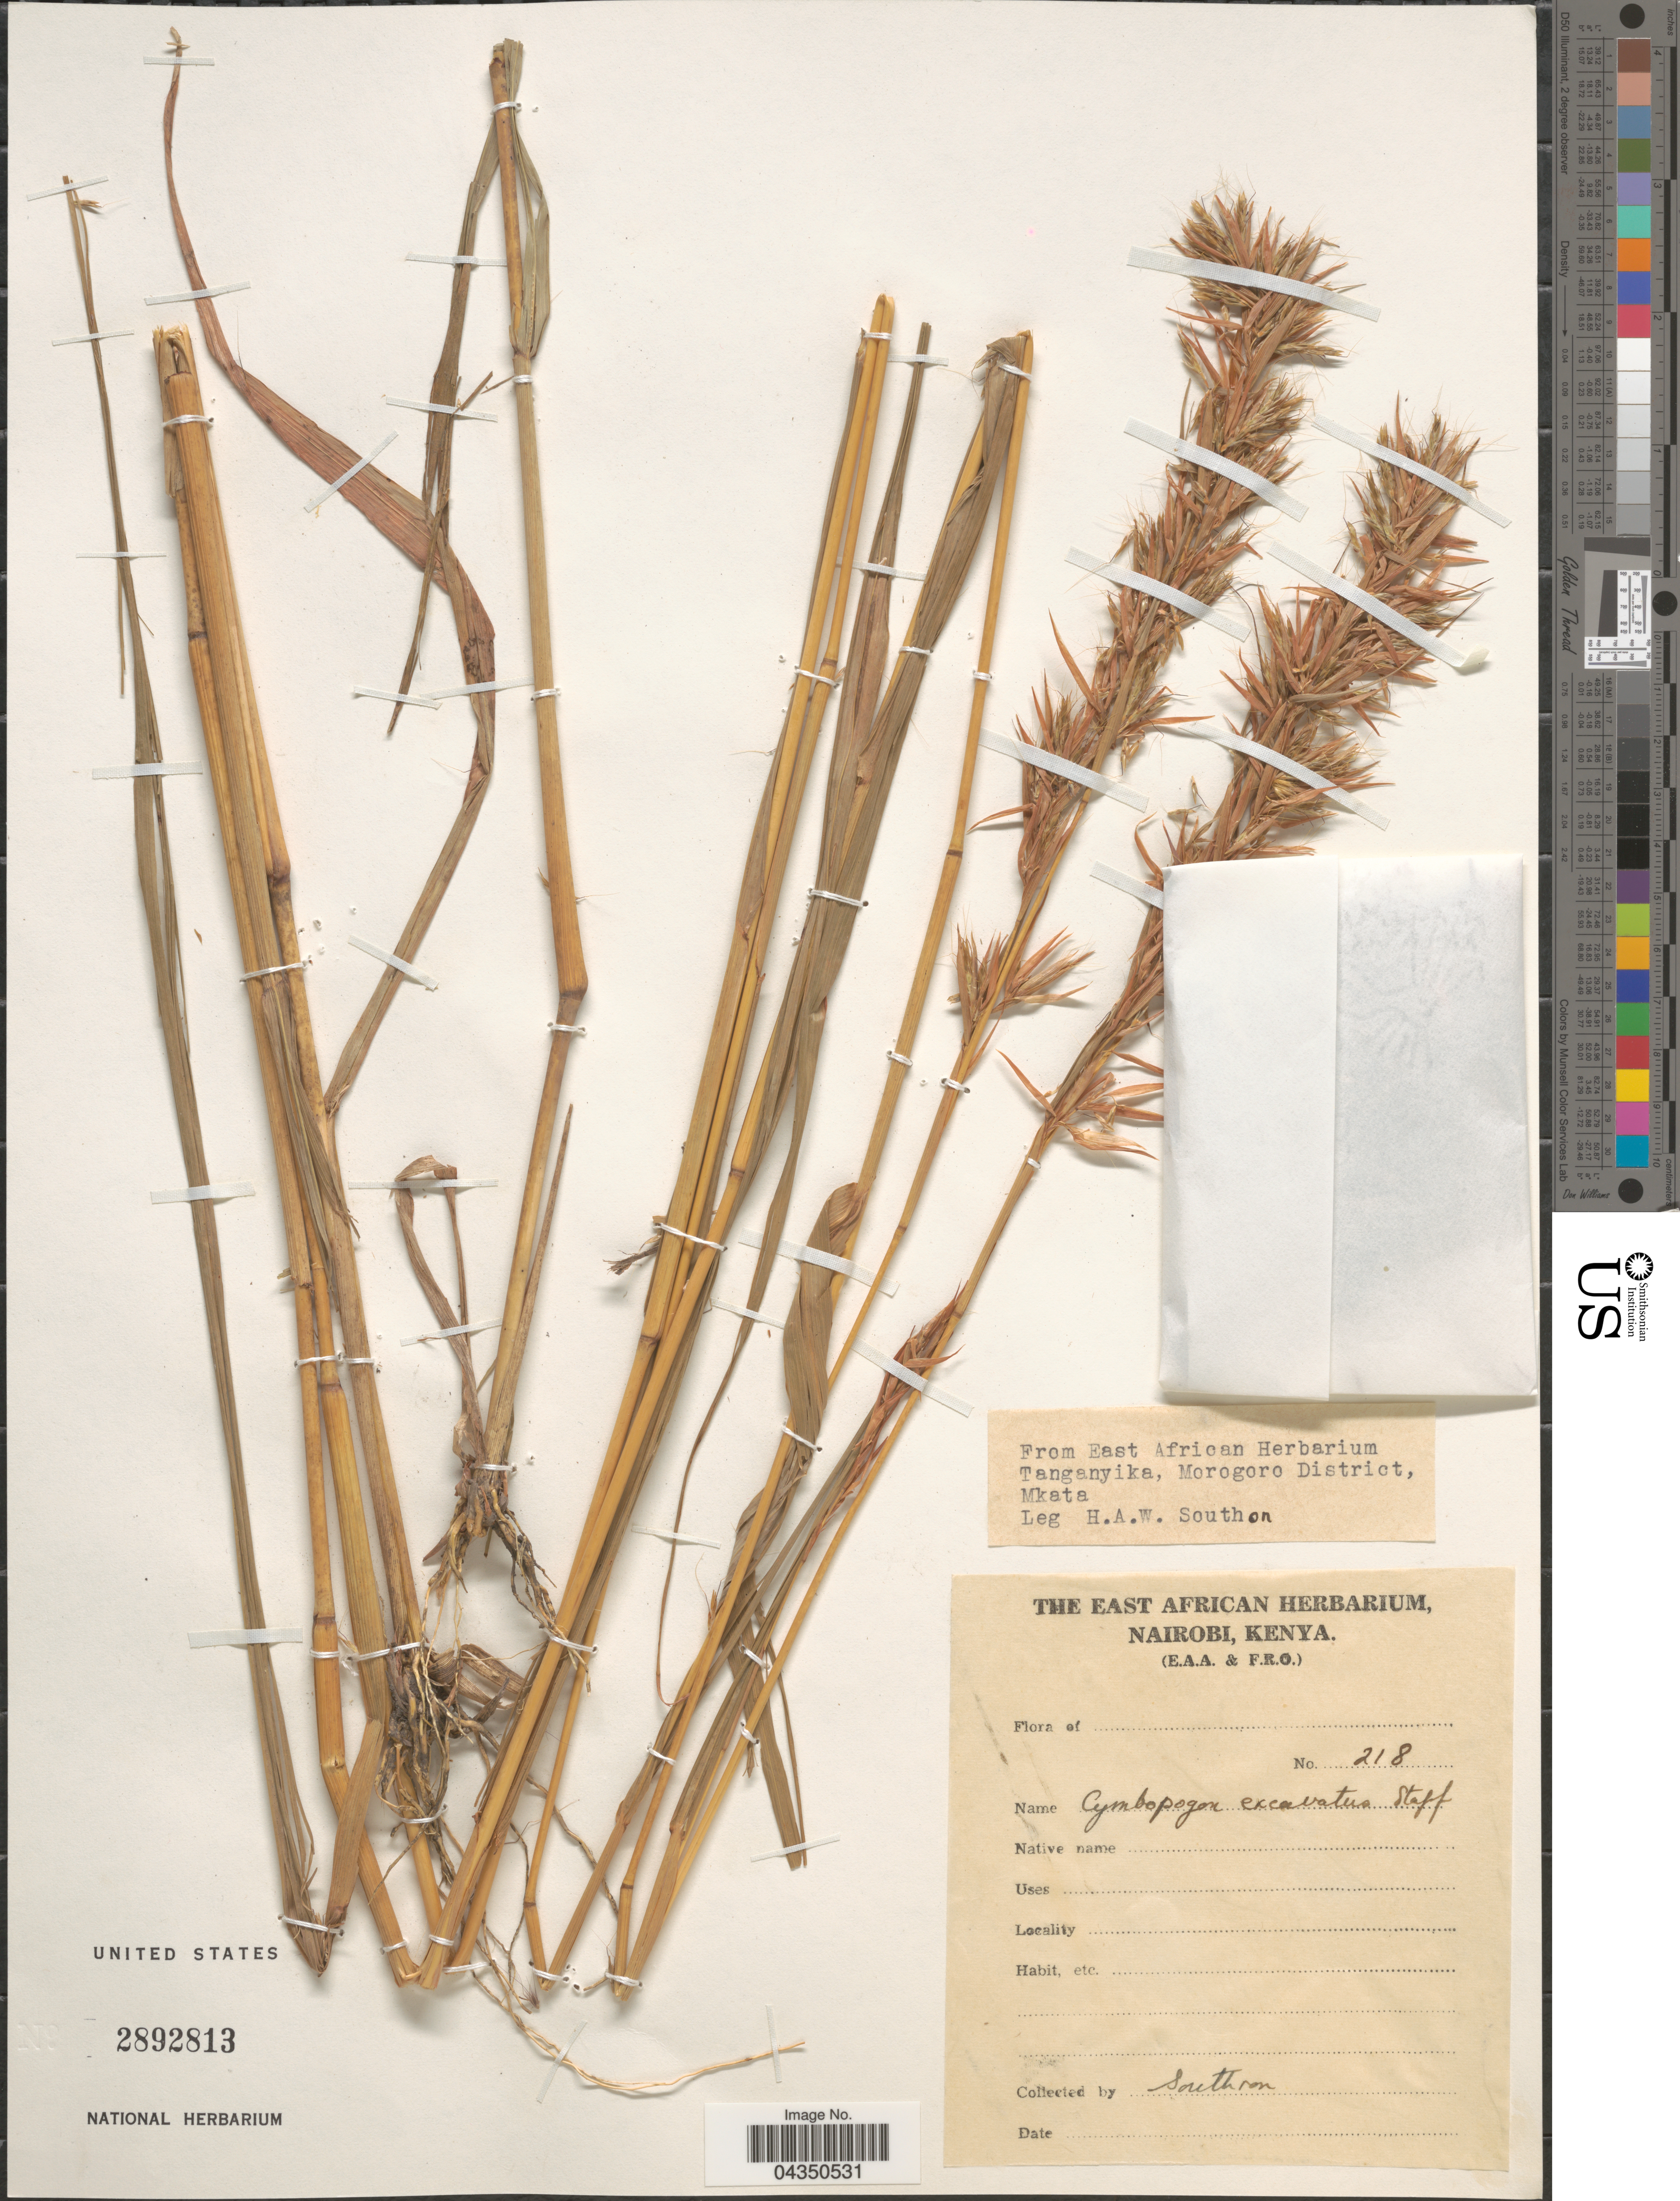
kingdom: Plantae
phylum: Tracheophyta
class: Liliopsida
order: Poales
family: Poaceae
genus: Cymbopogon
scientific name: Cymbopogon caesius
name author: (Nees ex Hook. & Arn.) Stapf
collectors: H. Southon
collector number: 218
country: Tanzania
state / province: Morogoro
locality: Tanganyika, Morogoro District, Mkata.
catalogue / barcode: US 2892813